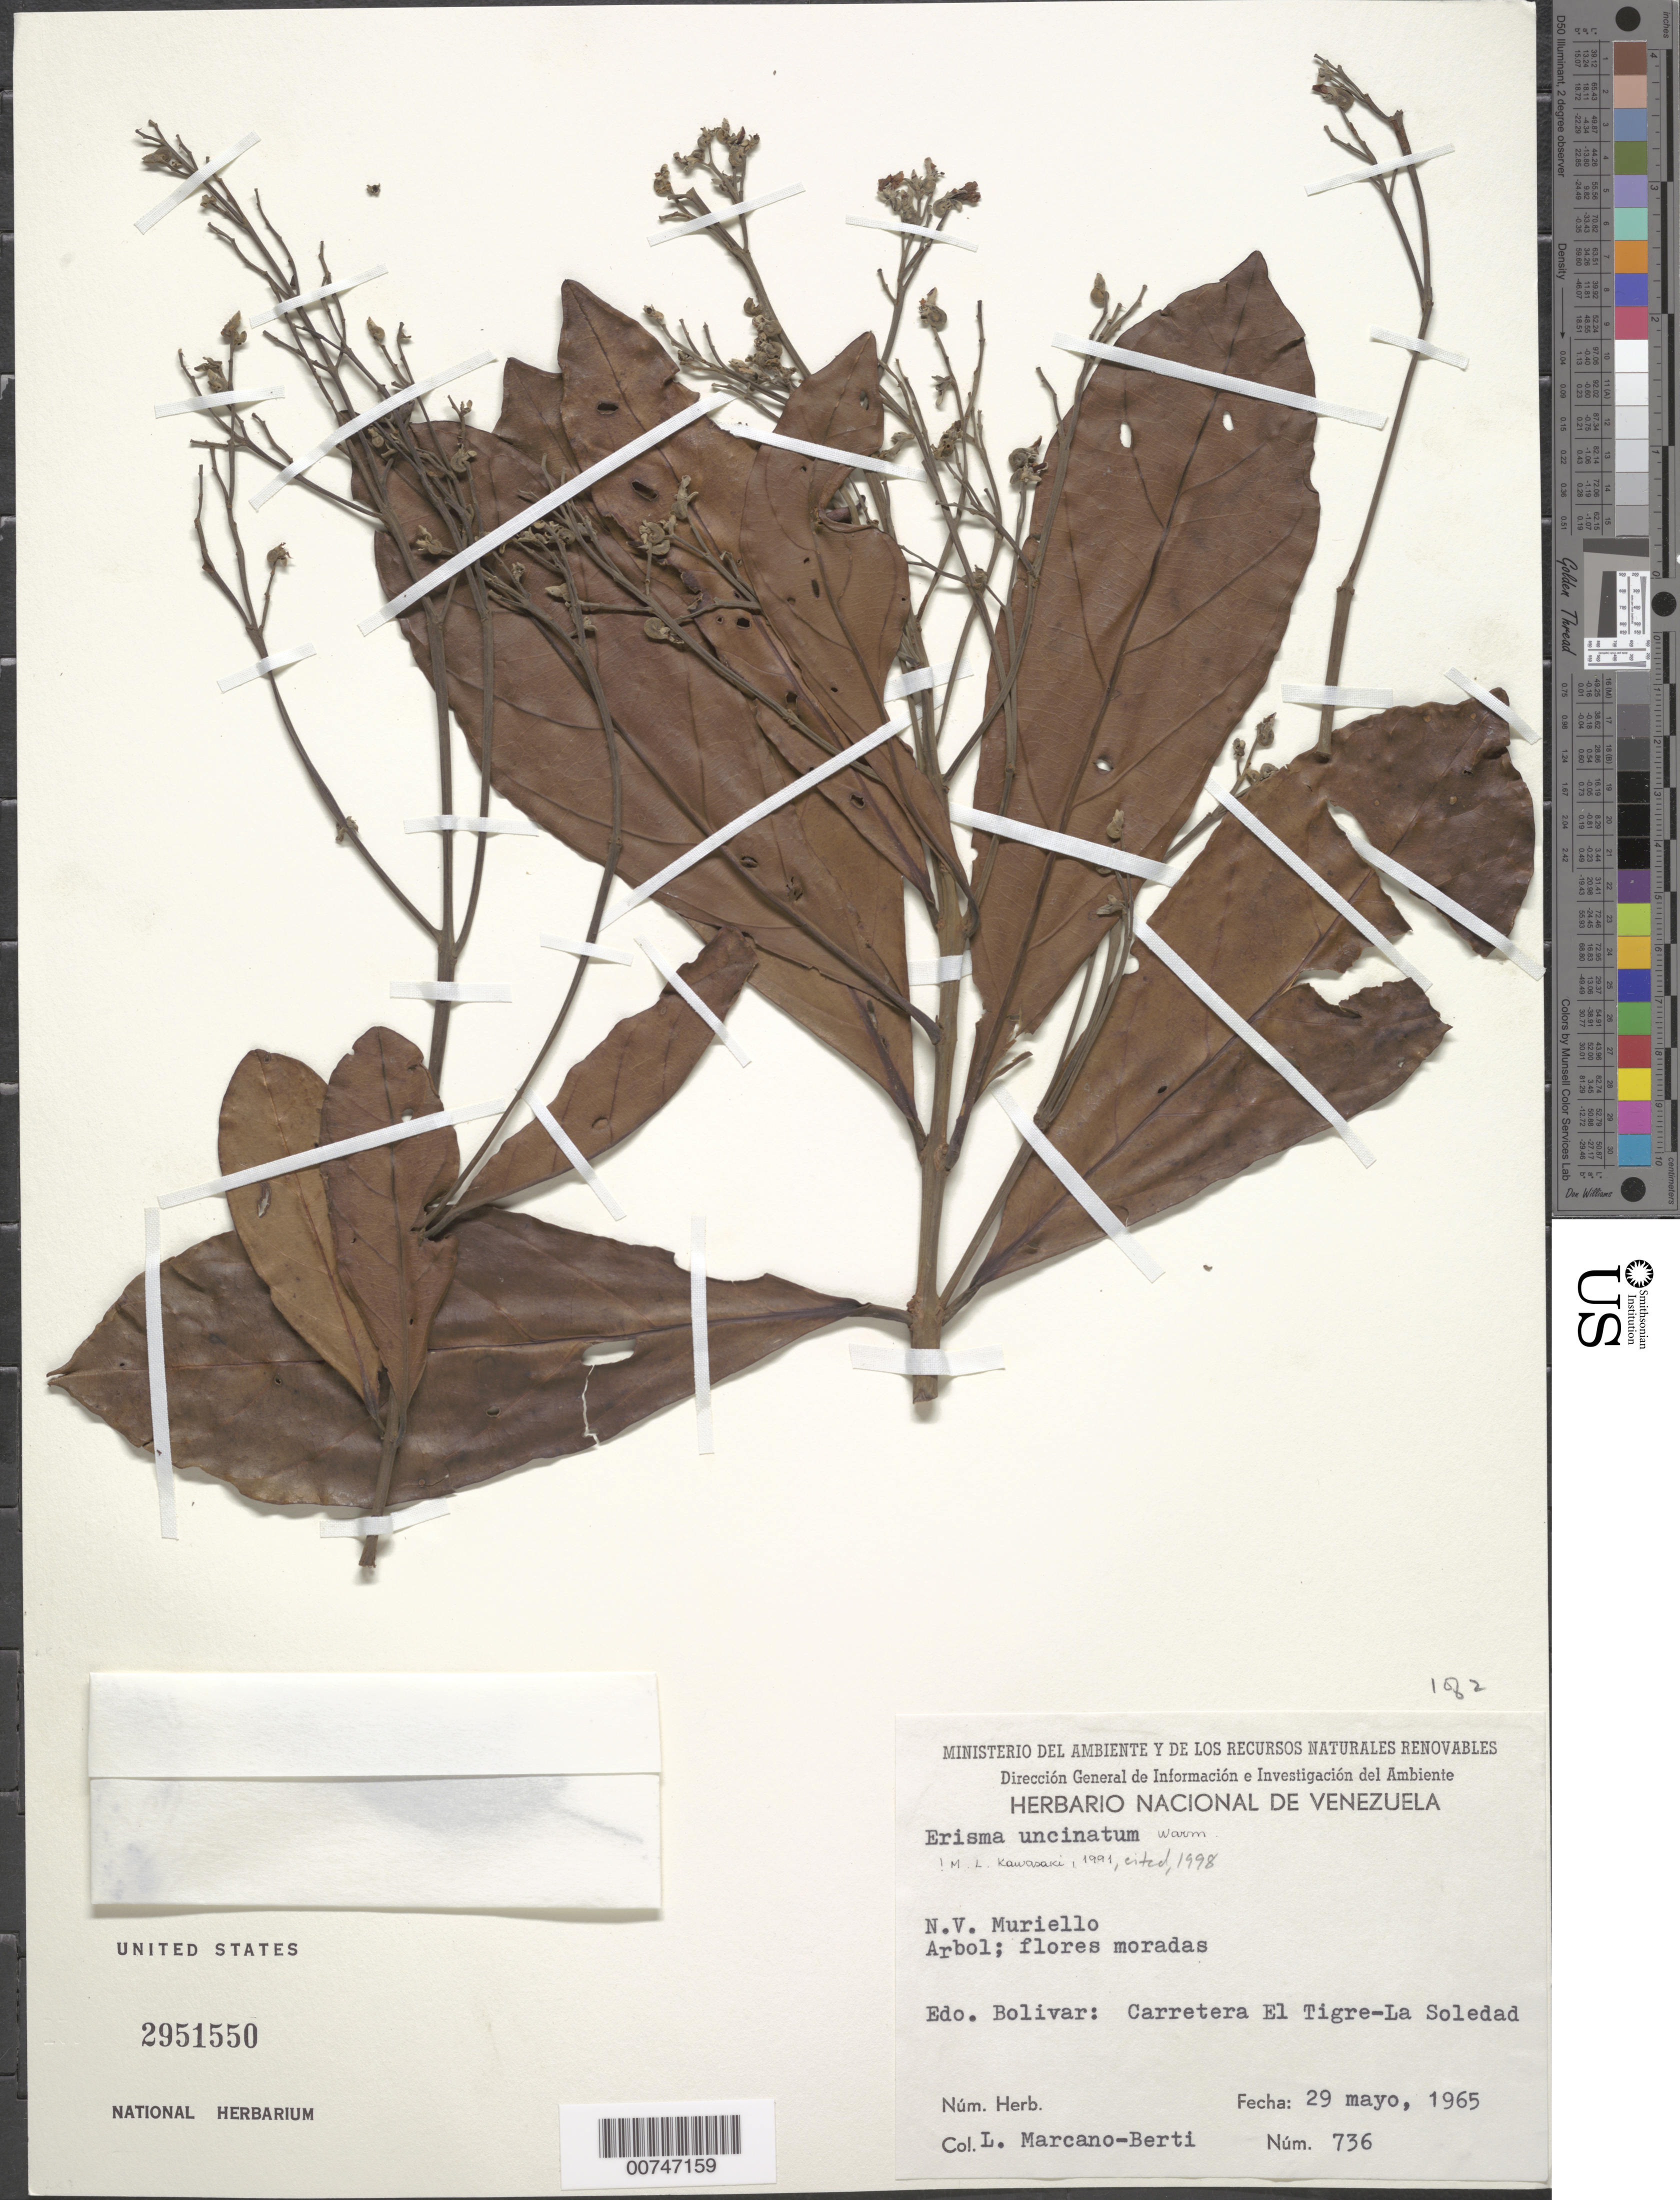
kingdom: Plantae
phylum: Tracheophyta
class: Magnoliopsida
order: Myrtales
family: Vochysiaceae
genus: Erisma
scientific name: Erisma uncinatum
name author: Warm.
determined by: Kawasaki, María L.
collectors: L. Marcano-Berti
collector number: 736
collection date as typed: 29-May-65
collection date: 1965-05-29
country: Venezuela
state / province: Bolívar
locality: Carretera El Tigre-La Soledad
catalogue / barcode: US 2951550